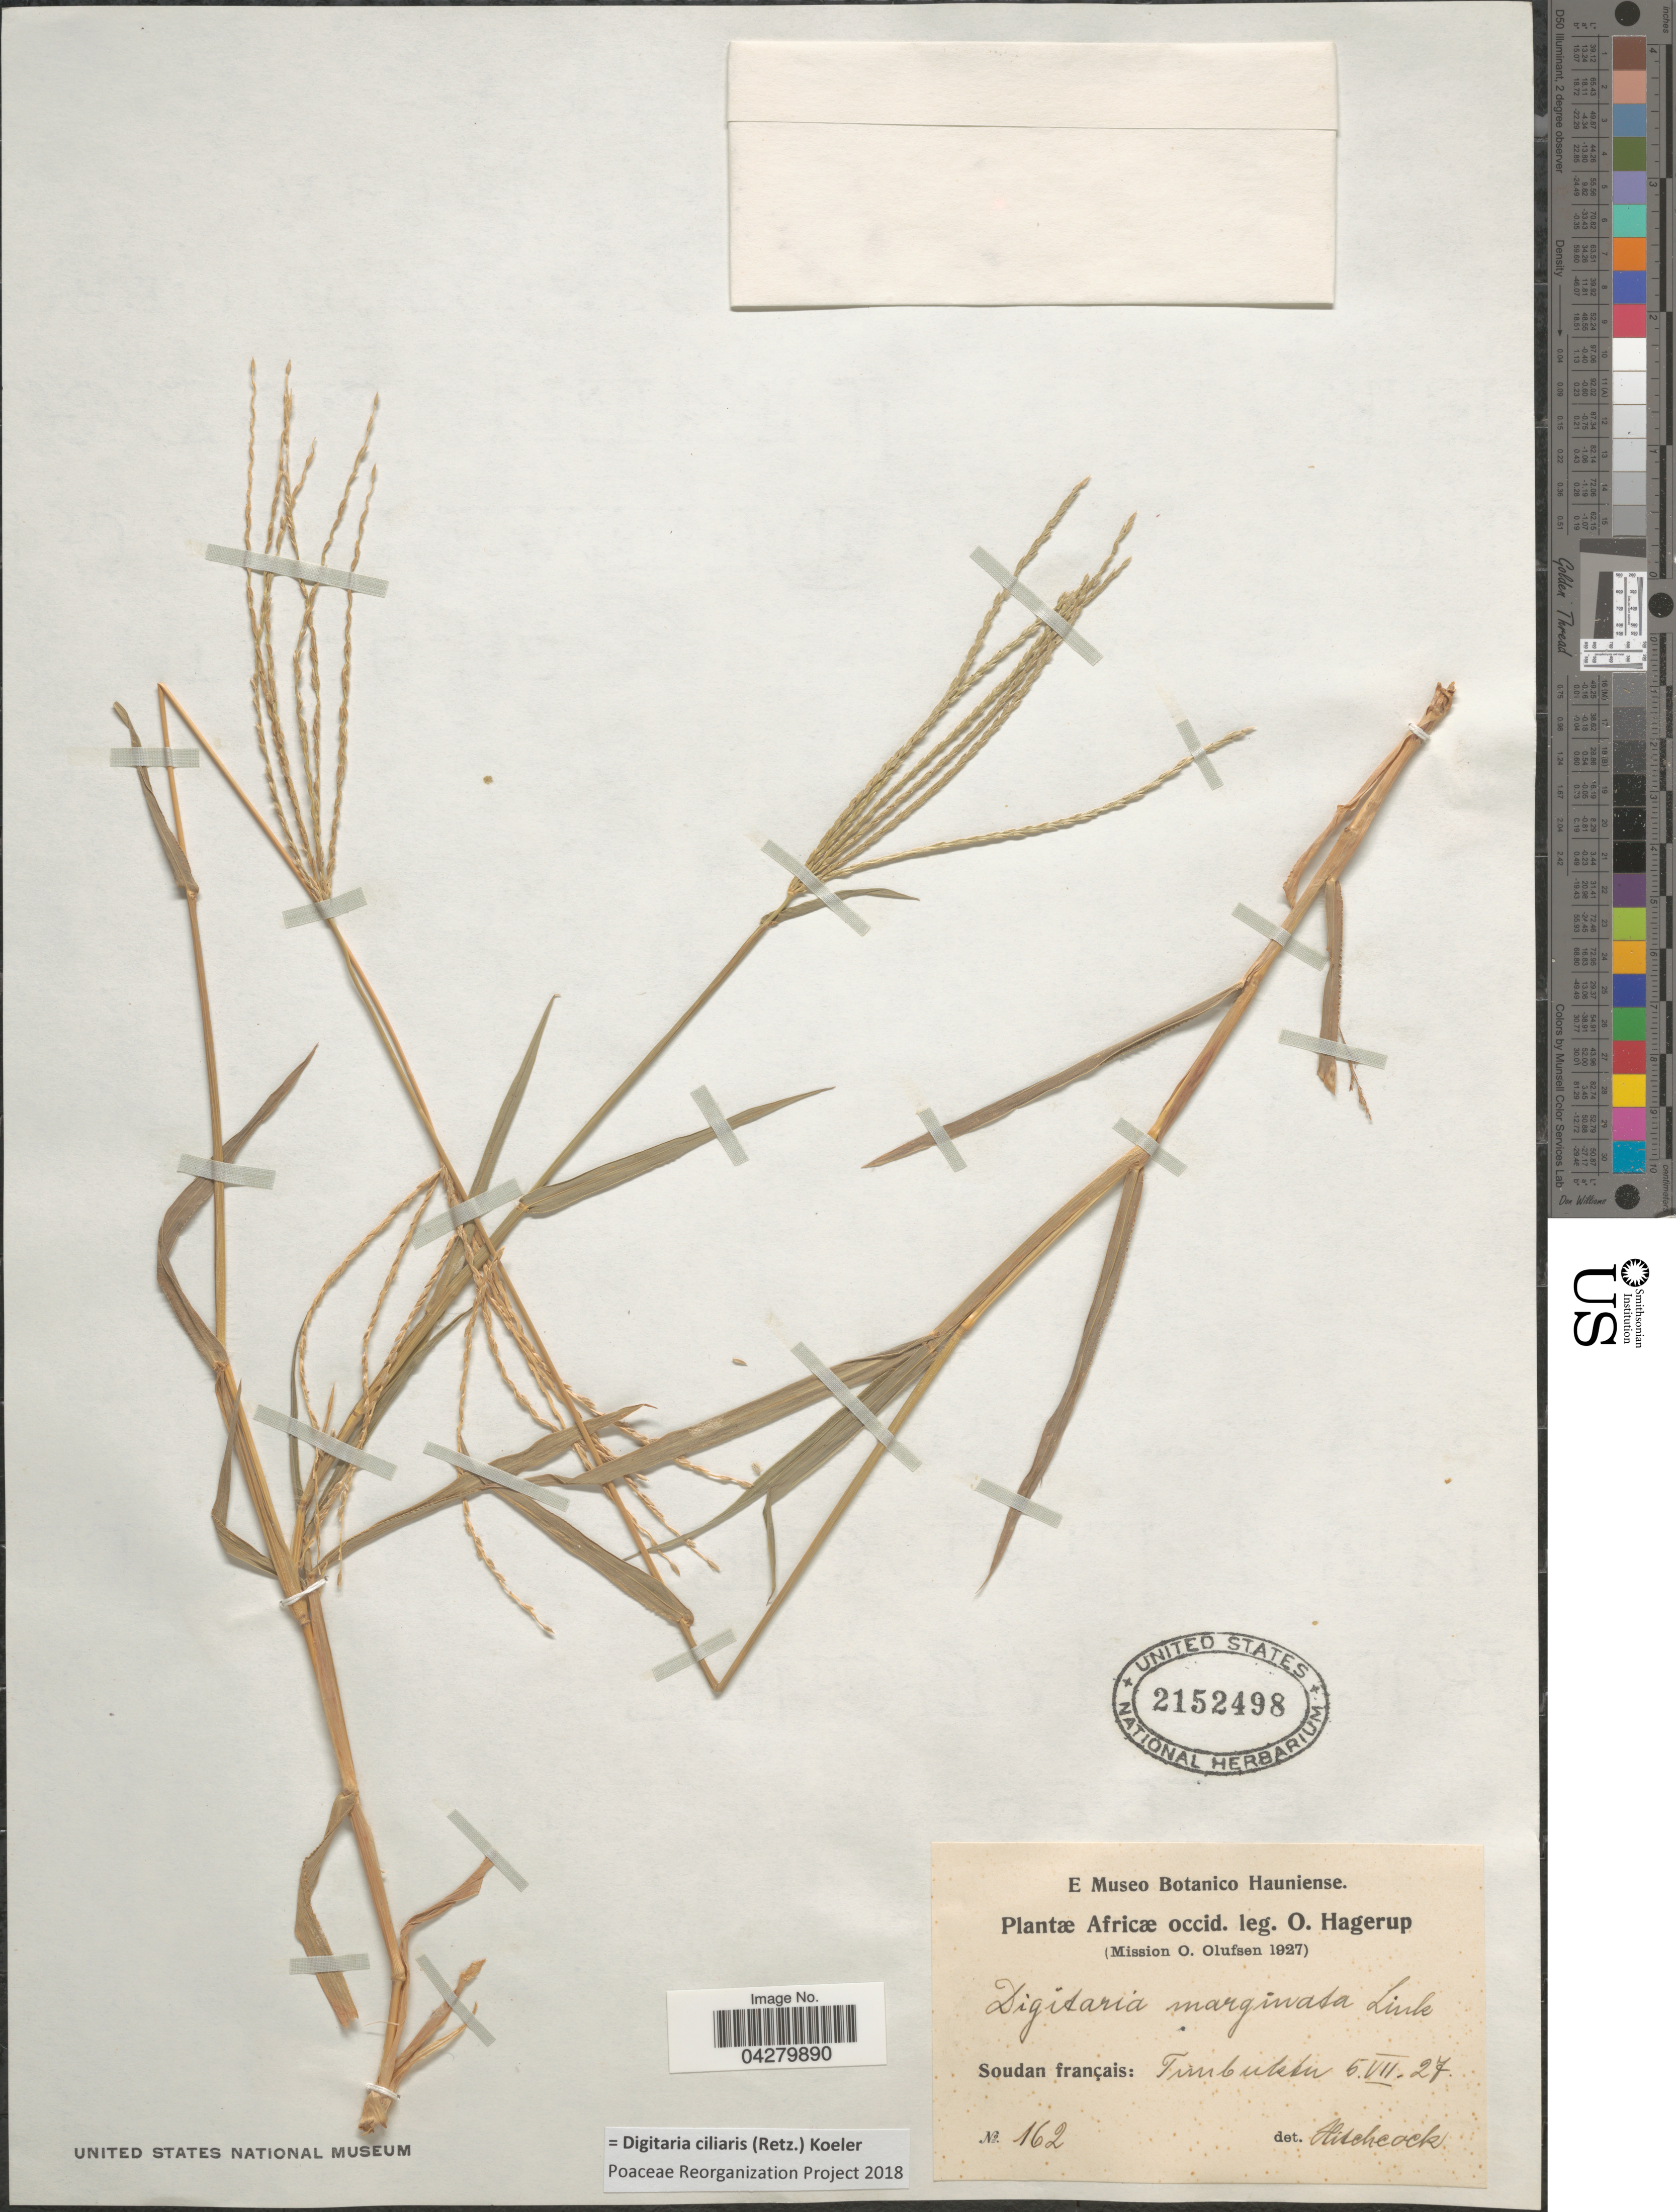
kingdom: Plantae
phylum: Tracheophyta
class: Liliopsida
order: Poales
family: Poaceae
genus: Digitaria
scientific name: Digitaria ciliaris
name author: (Retz.) Koeler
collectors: O. Hagerup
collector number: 162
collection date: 1927-07-05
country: Mali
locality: Africæ occid. (Mission O. Olufsen 1927). Soudan français: Timbuktu.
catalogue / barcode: US 2152498